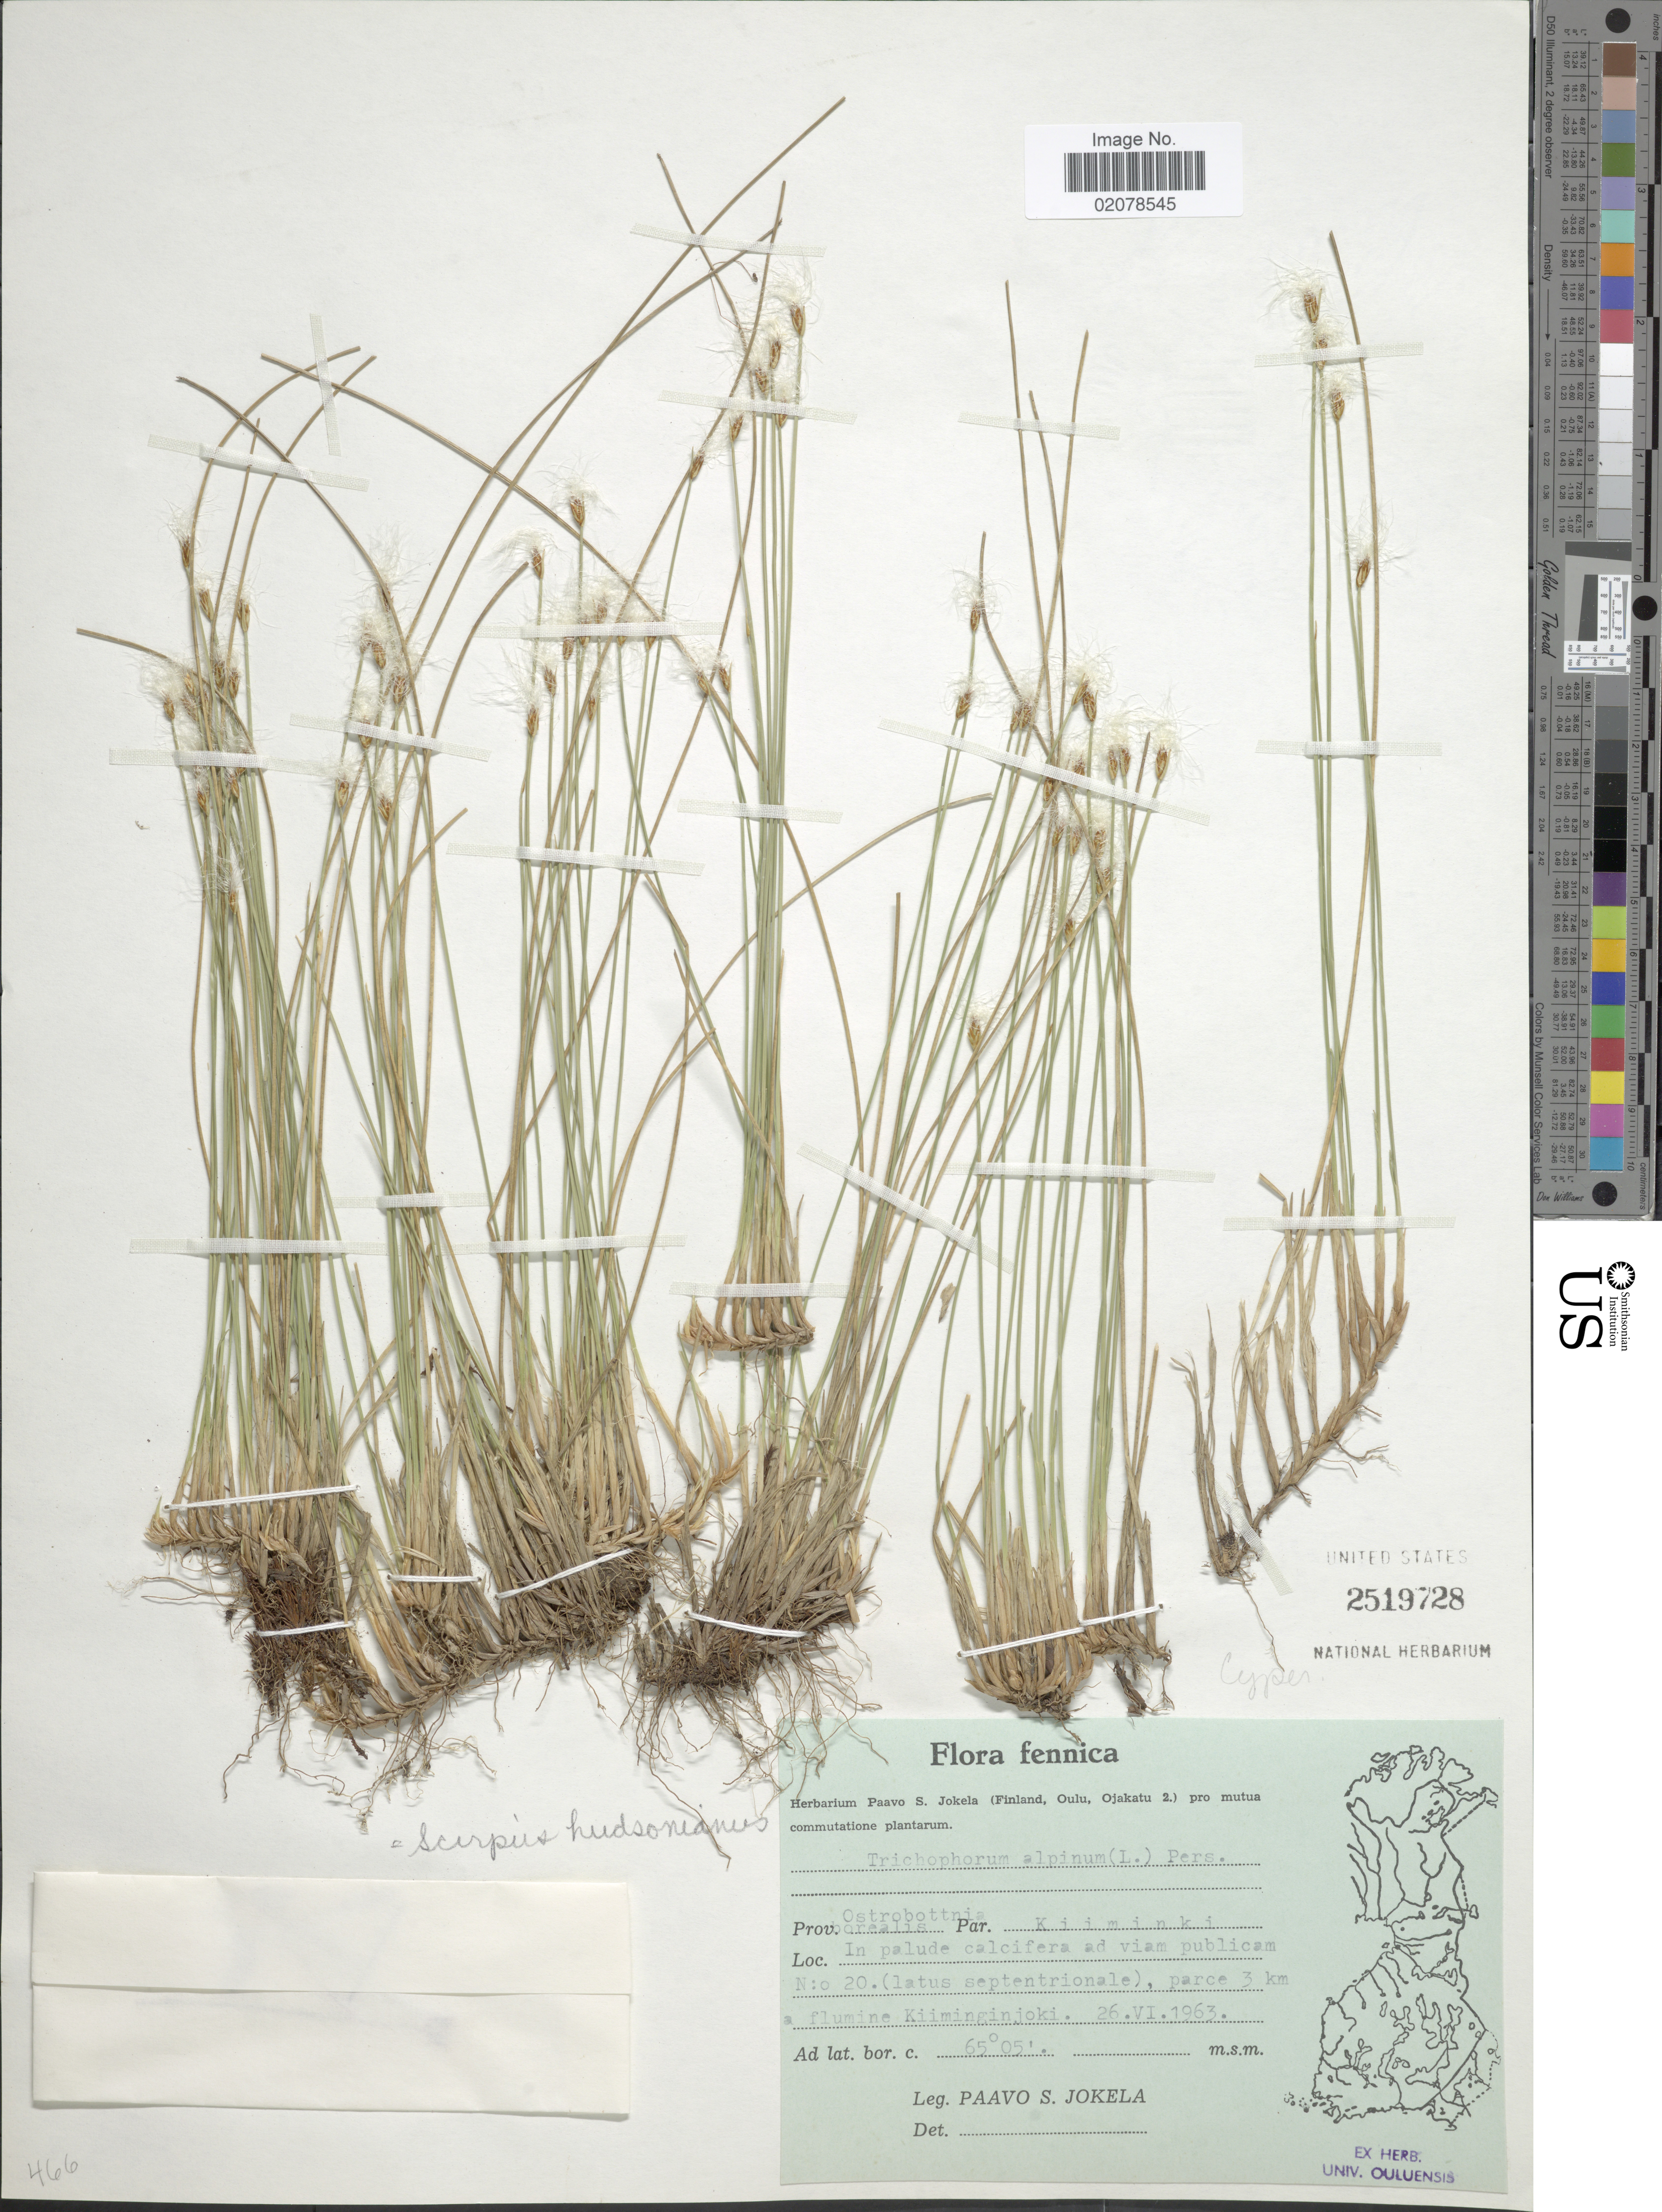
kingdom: Plantae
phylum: Tracheophyta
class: Liliopsida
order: Poales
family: Cyperaceae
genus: Trichophorum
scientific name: Trichophorum alpinum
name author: (L.) Pers.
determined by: Strong, M. T., (US), Smithsonian Institution - National Museum of Natural History (UNITED STATES)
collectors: P. Jokela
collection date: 1963-06-26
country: Finland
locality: Prov. Ostrobottnis borealis. Par. Kiiminki. ad viam publicam N:o 20. (latus septentrionale), parce 3 km flumine Kiiminginjoki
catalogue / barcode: US 2519728